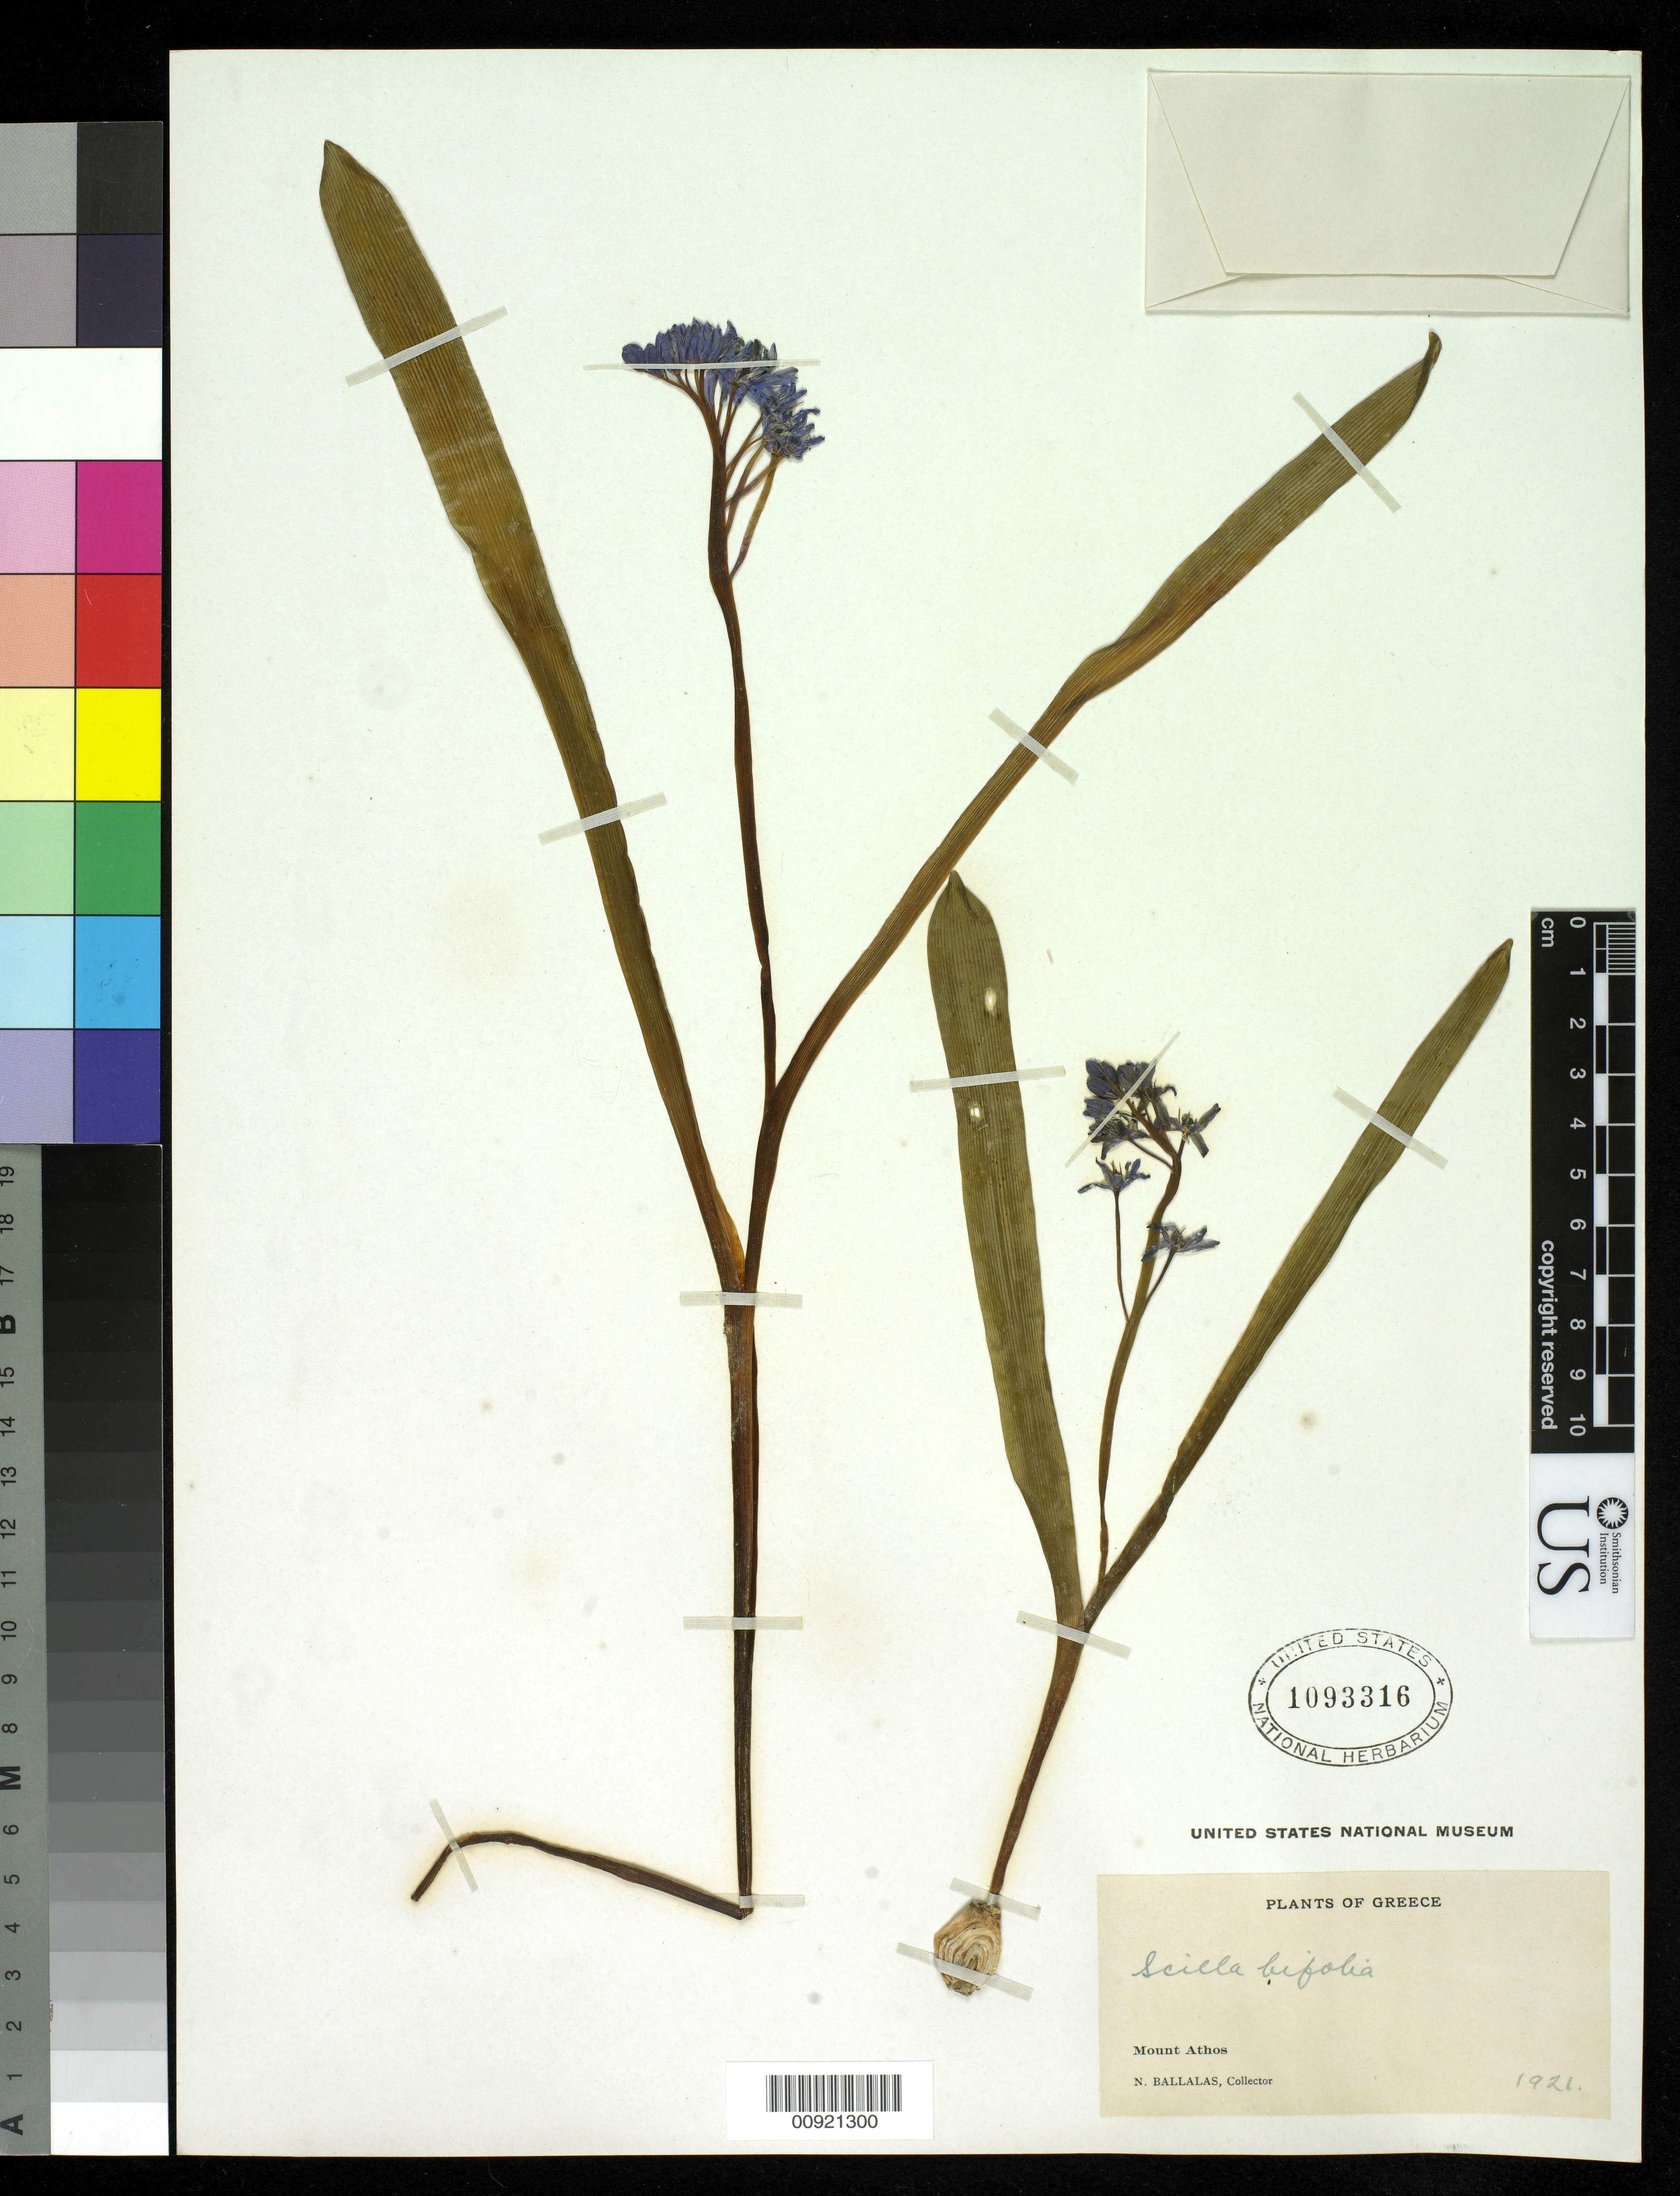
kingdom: Plantae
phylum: Tracheophyta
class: Liliopsida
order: Asparagales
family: Asparagaceae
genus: Scilla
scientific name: Scilla bifolia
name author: L.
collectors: N. Ballalas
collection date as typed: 1921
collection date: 1921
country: Greece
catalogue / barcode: US 1093316